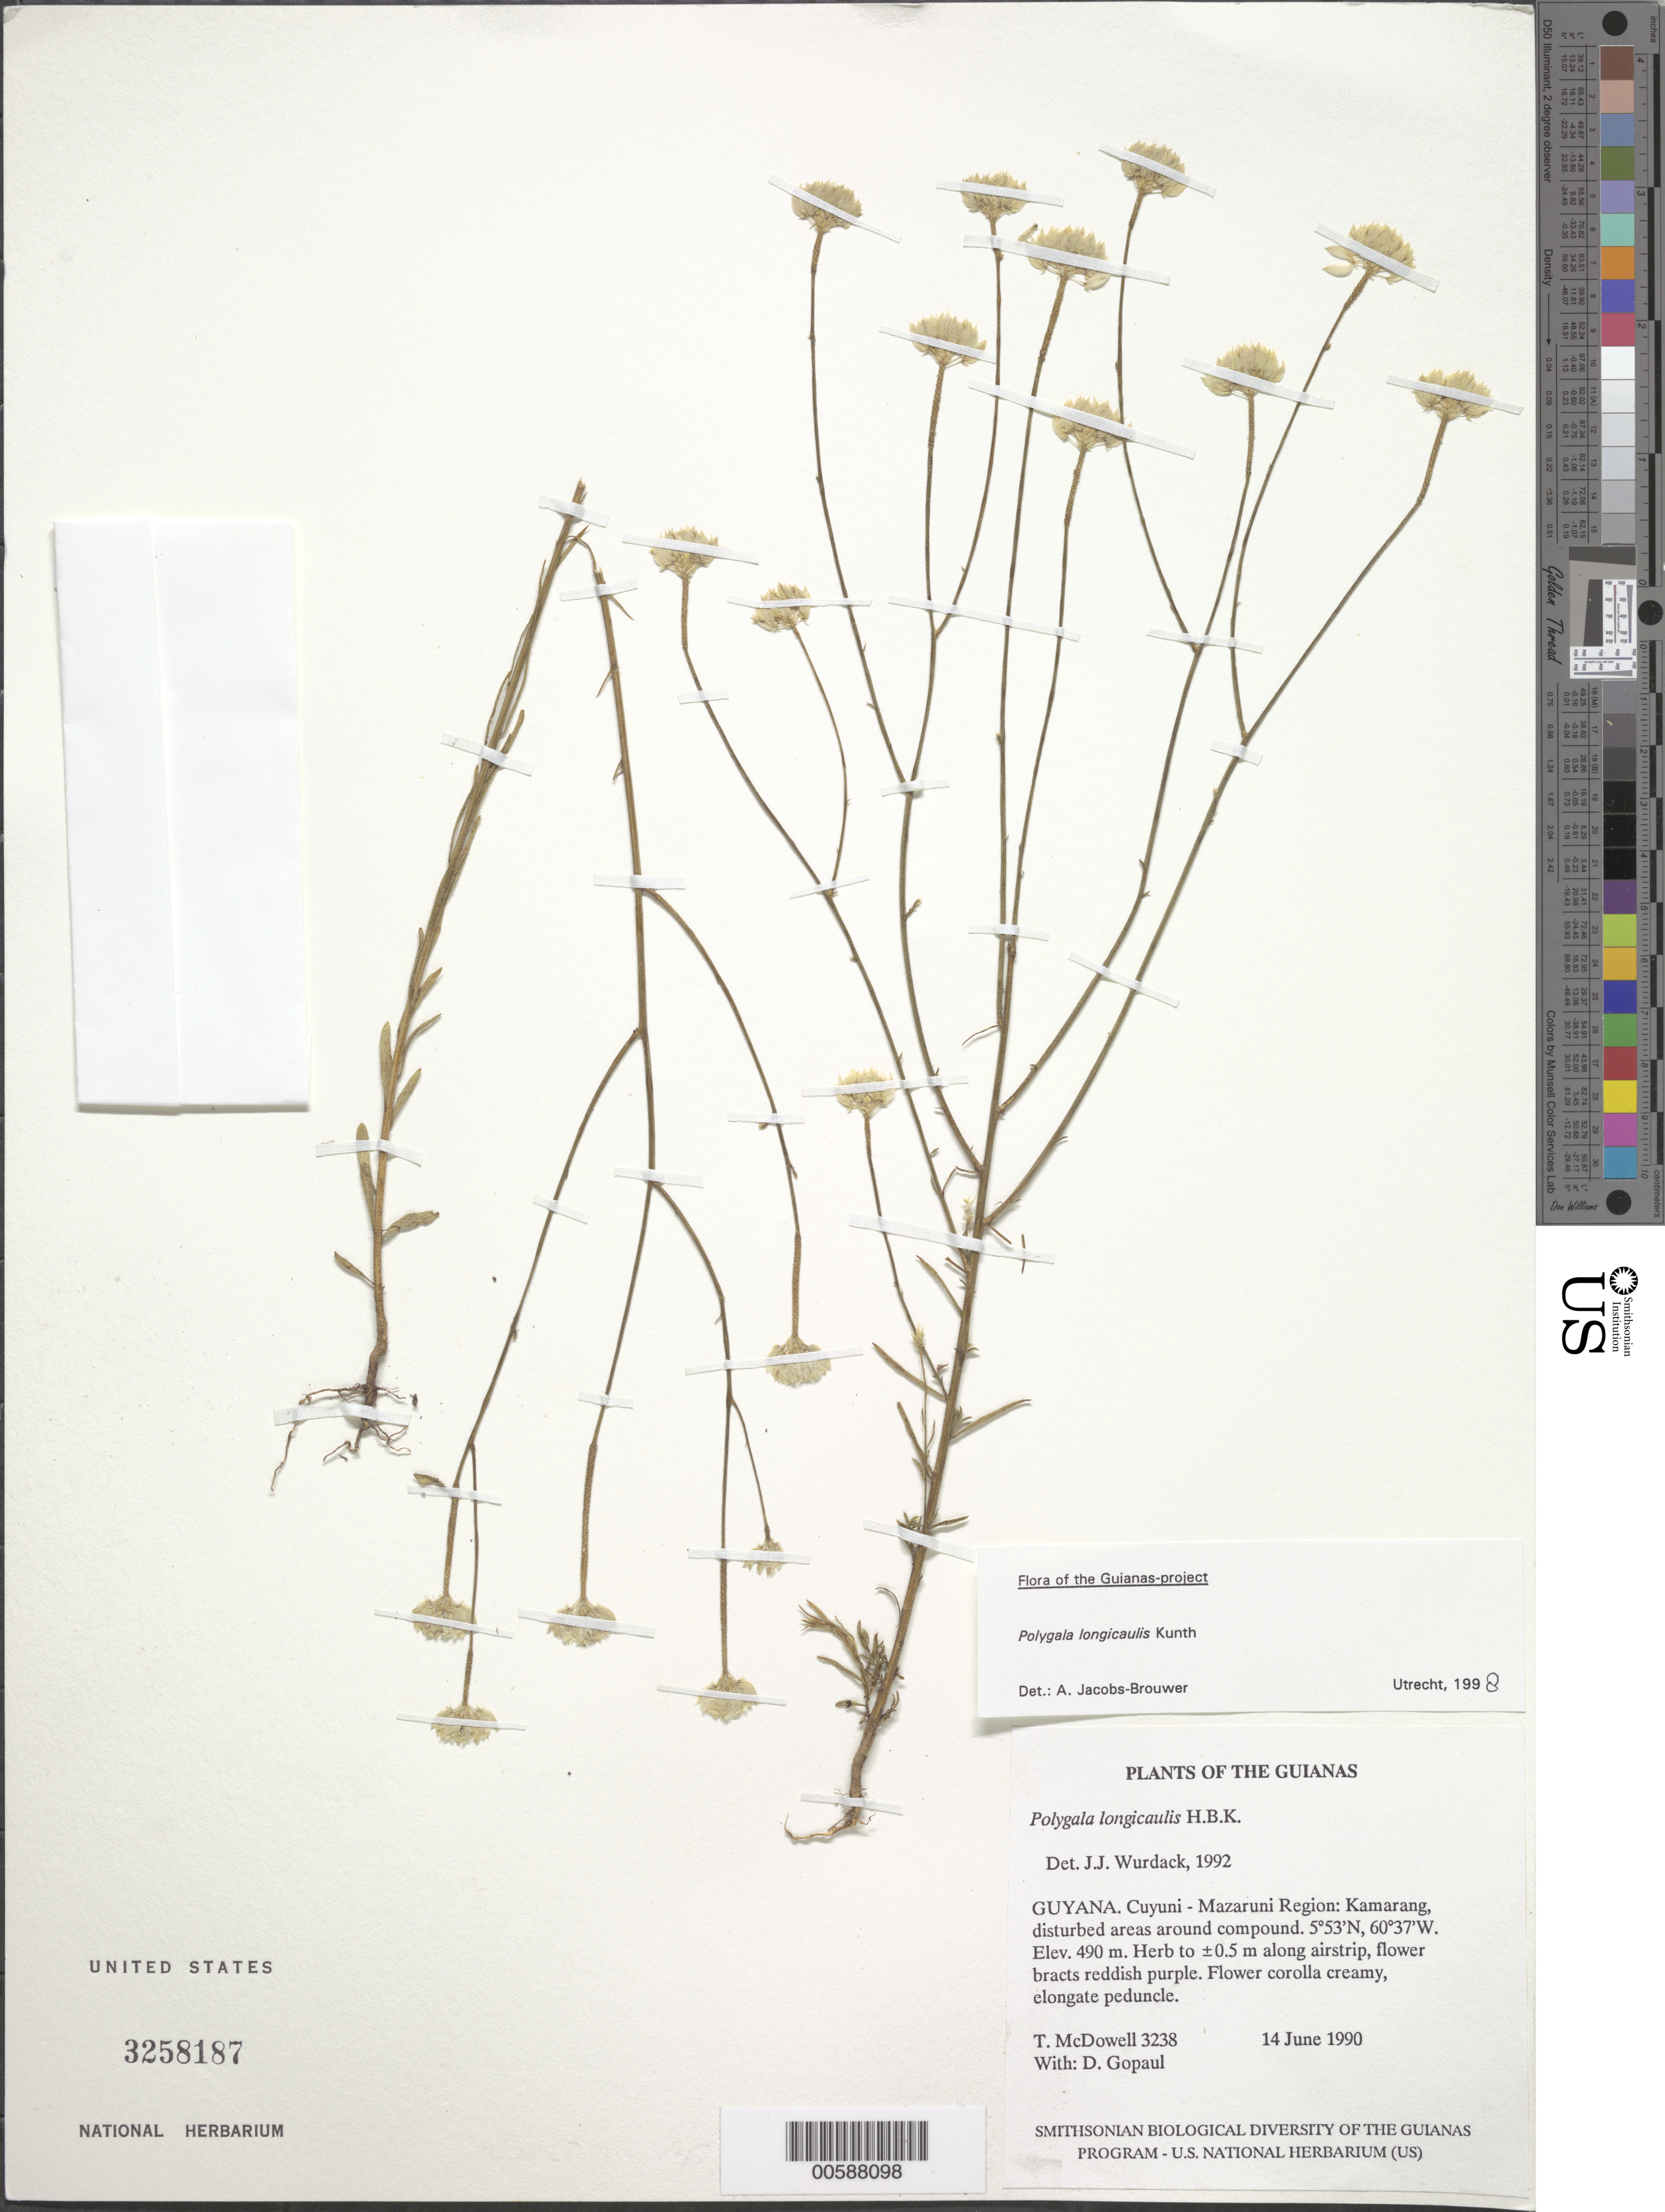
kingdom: Plantae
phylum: Tracheophyta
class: Magnoliopsida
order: Fabales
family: Polygalaceae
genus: Polygala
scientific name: Polygala longicaulis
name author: Kunth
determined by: Jacobs-Brouwer, A.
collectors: T. McDowell & D. Gopaul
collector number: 3238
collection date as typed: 14 June 1990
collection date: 1990-06-14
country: Guyana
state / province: Cuyuni-Mazaruni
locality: Kamarang, around compound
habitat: Disturbed areas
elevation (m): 490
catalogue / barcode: US 3258187